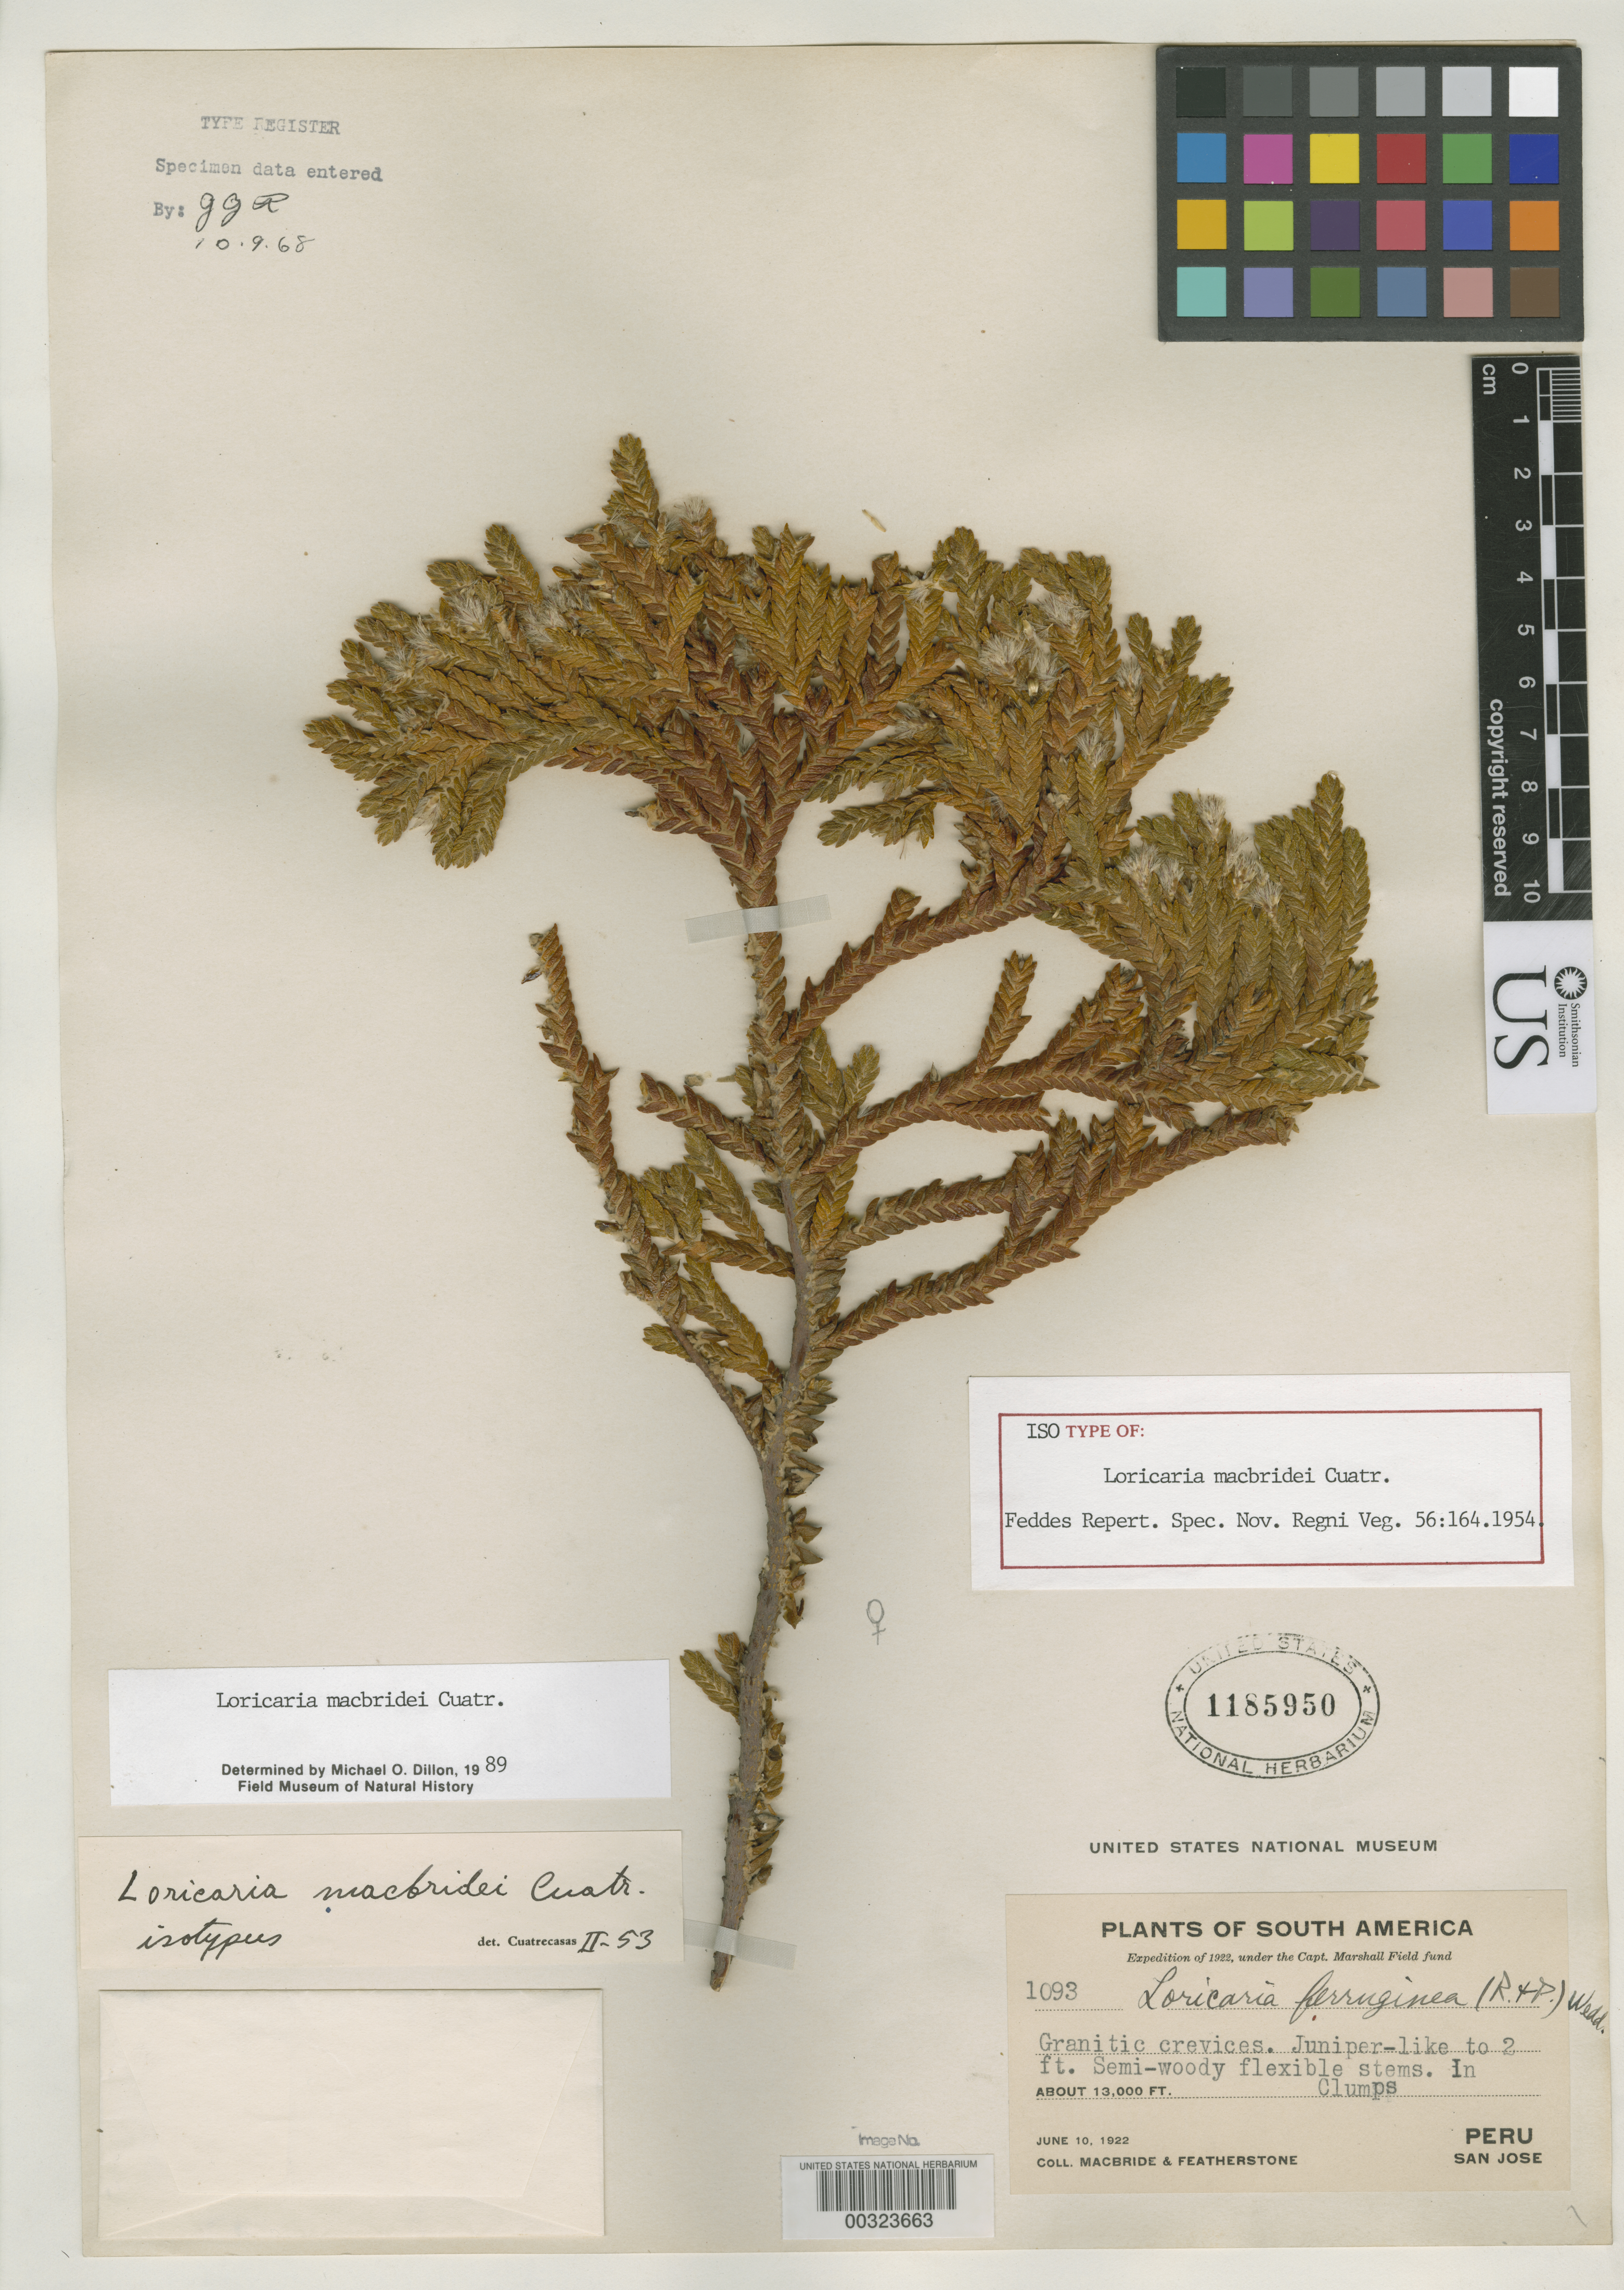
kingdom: Plantae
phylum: Tracheophyta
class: Magnoliopsida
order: Asterales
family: Asteraceae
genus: Loricaria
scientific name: Loricaria macbridei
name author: Cuatrec.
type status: Isotype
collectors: J. F. Macbride & W. Featherstone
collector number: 1093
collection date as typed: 10 Jun 1922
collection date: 1922-06-10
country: Peru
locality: San Jose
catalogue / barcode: US 1185950